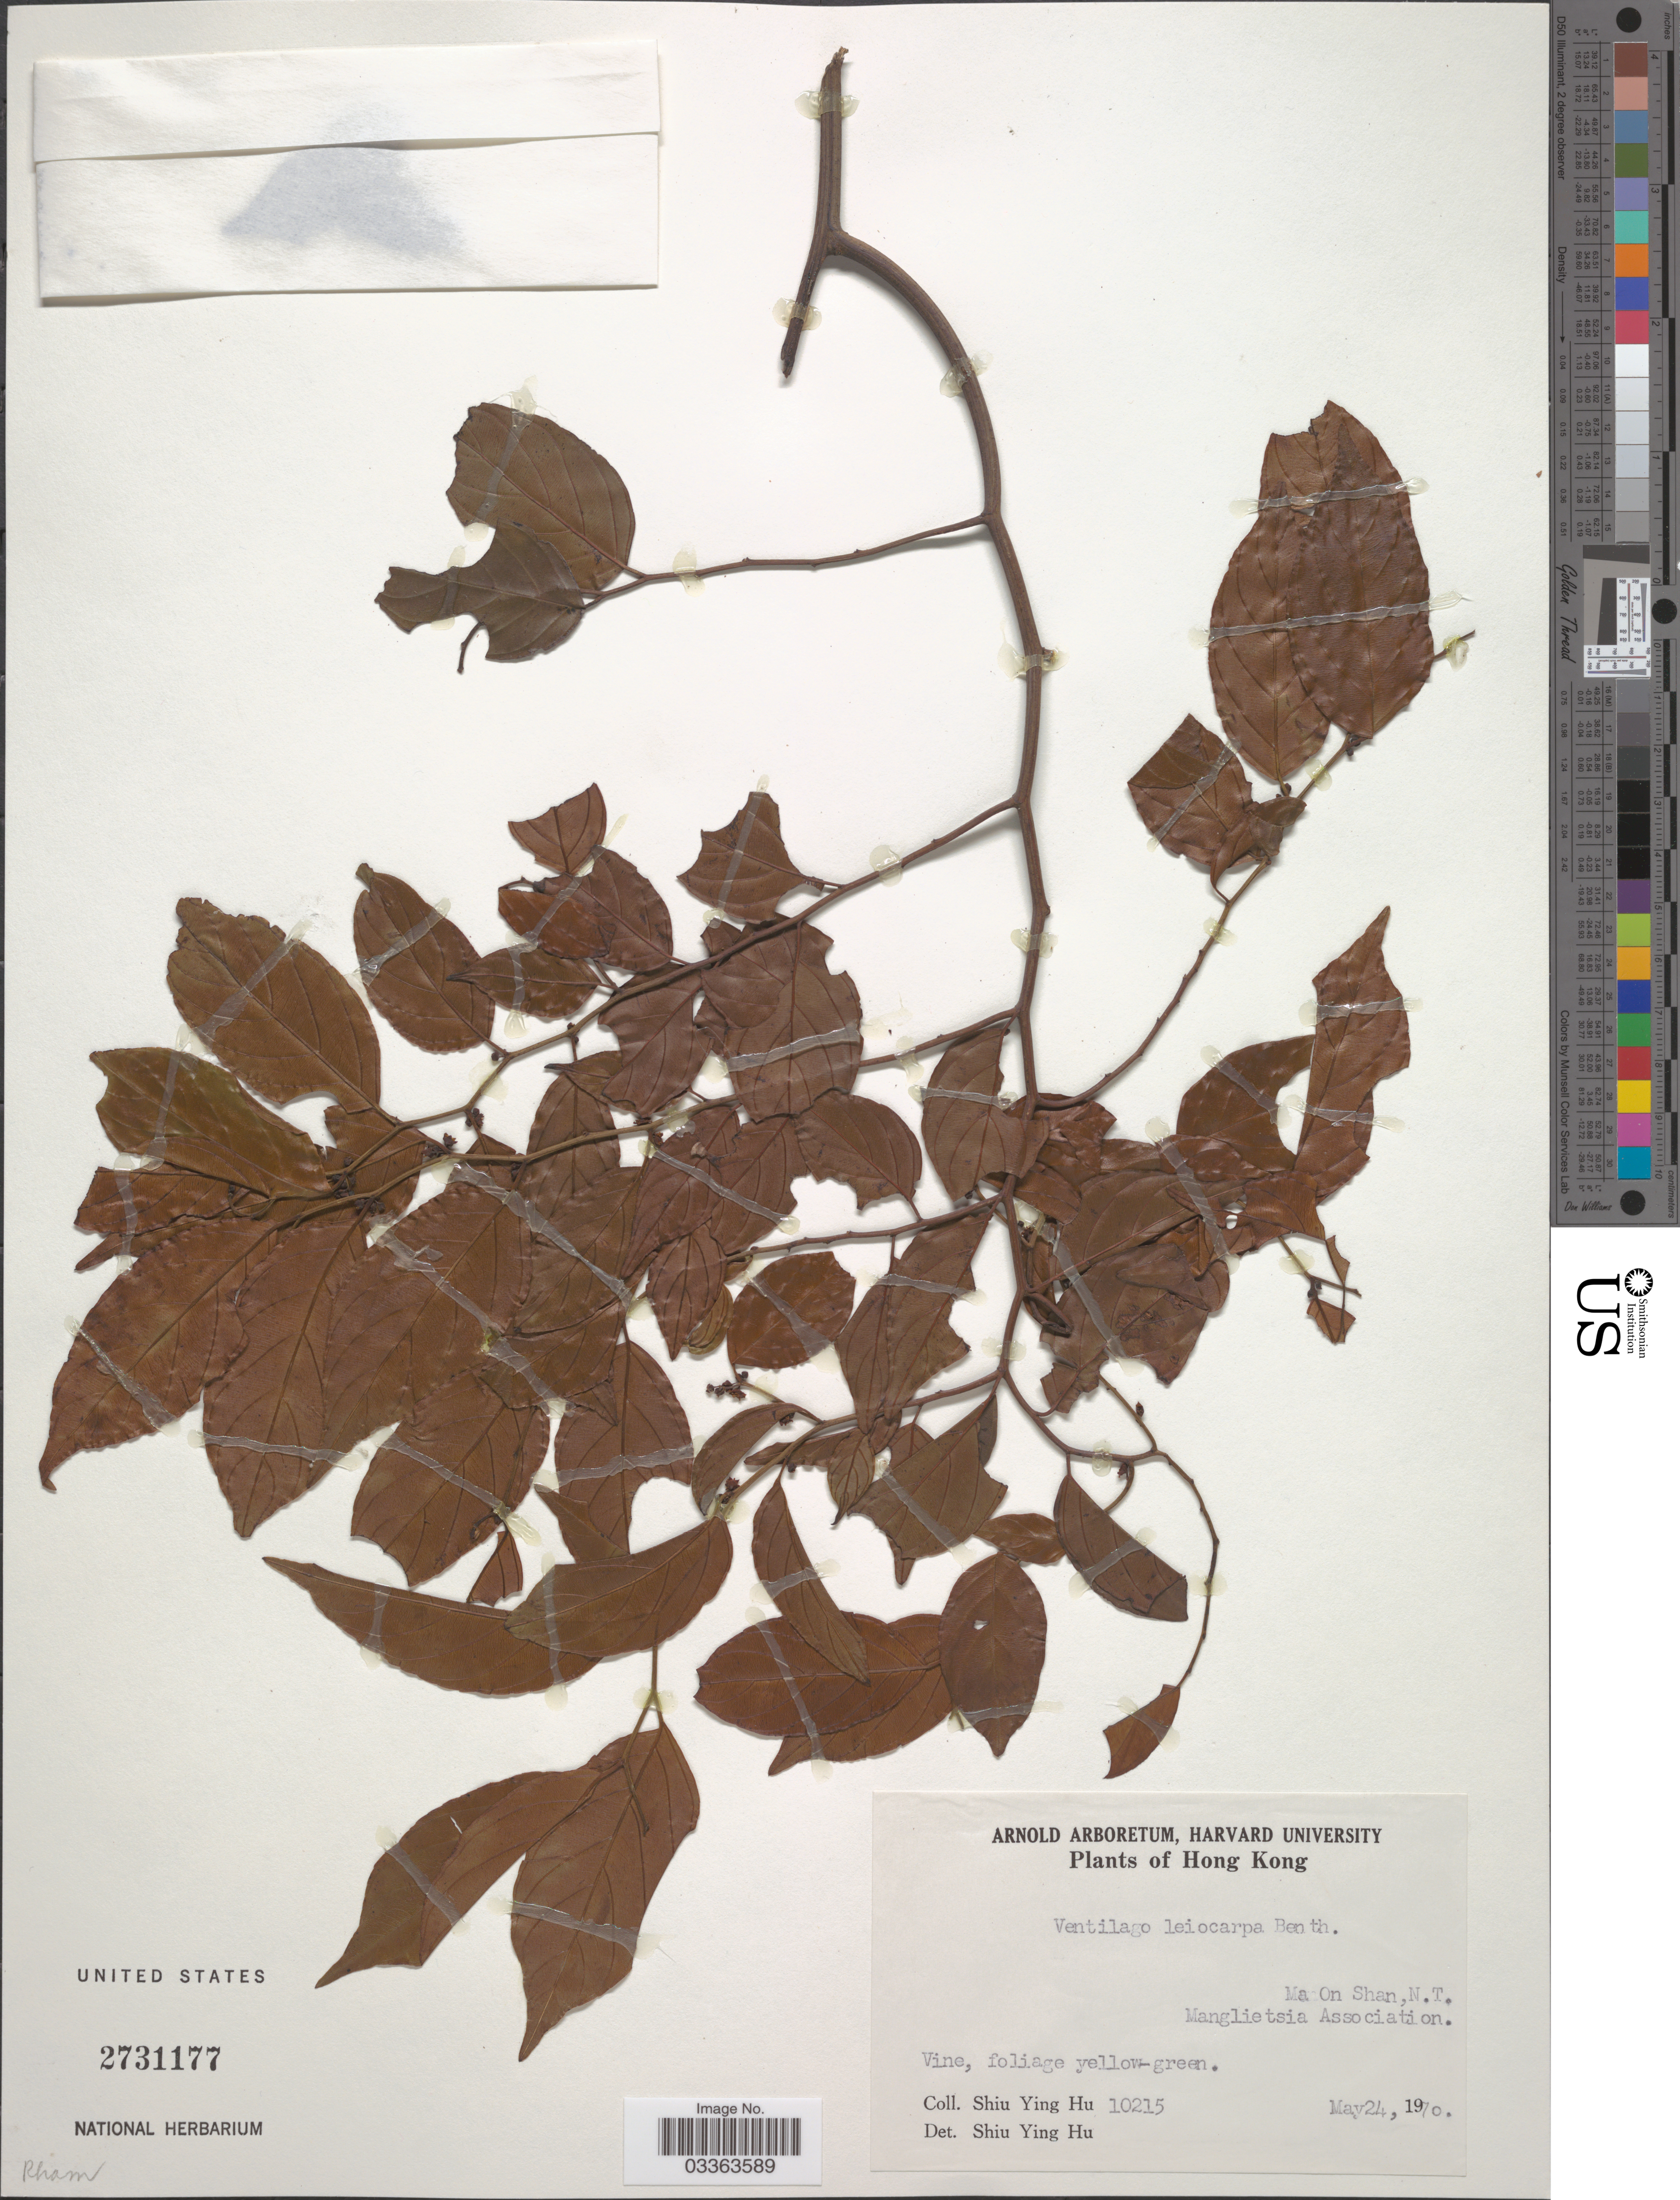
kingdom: Plantae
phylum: Tracheophyta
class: Magnoliopsida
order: Rosales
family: Rhamnaceae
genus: Ventilago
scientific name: Ventilago leiocarpa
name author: Benth.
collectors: S. Y. Hu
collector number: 10215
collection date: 1970-05-24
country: China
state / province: Hong Kong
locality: Ma On Shan, N.T. Manglietsia Association. [unsure placement]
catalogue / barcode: US 2731177